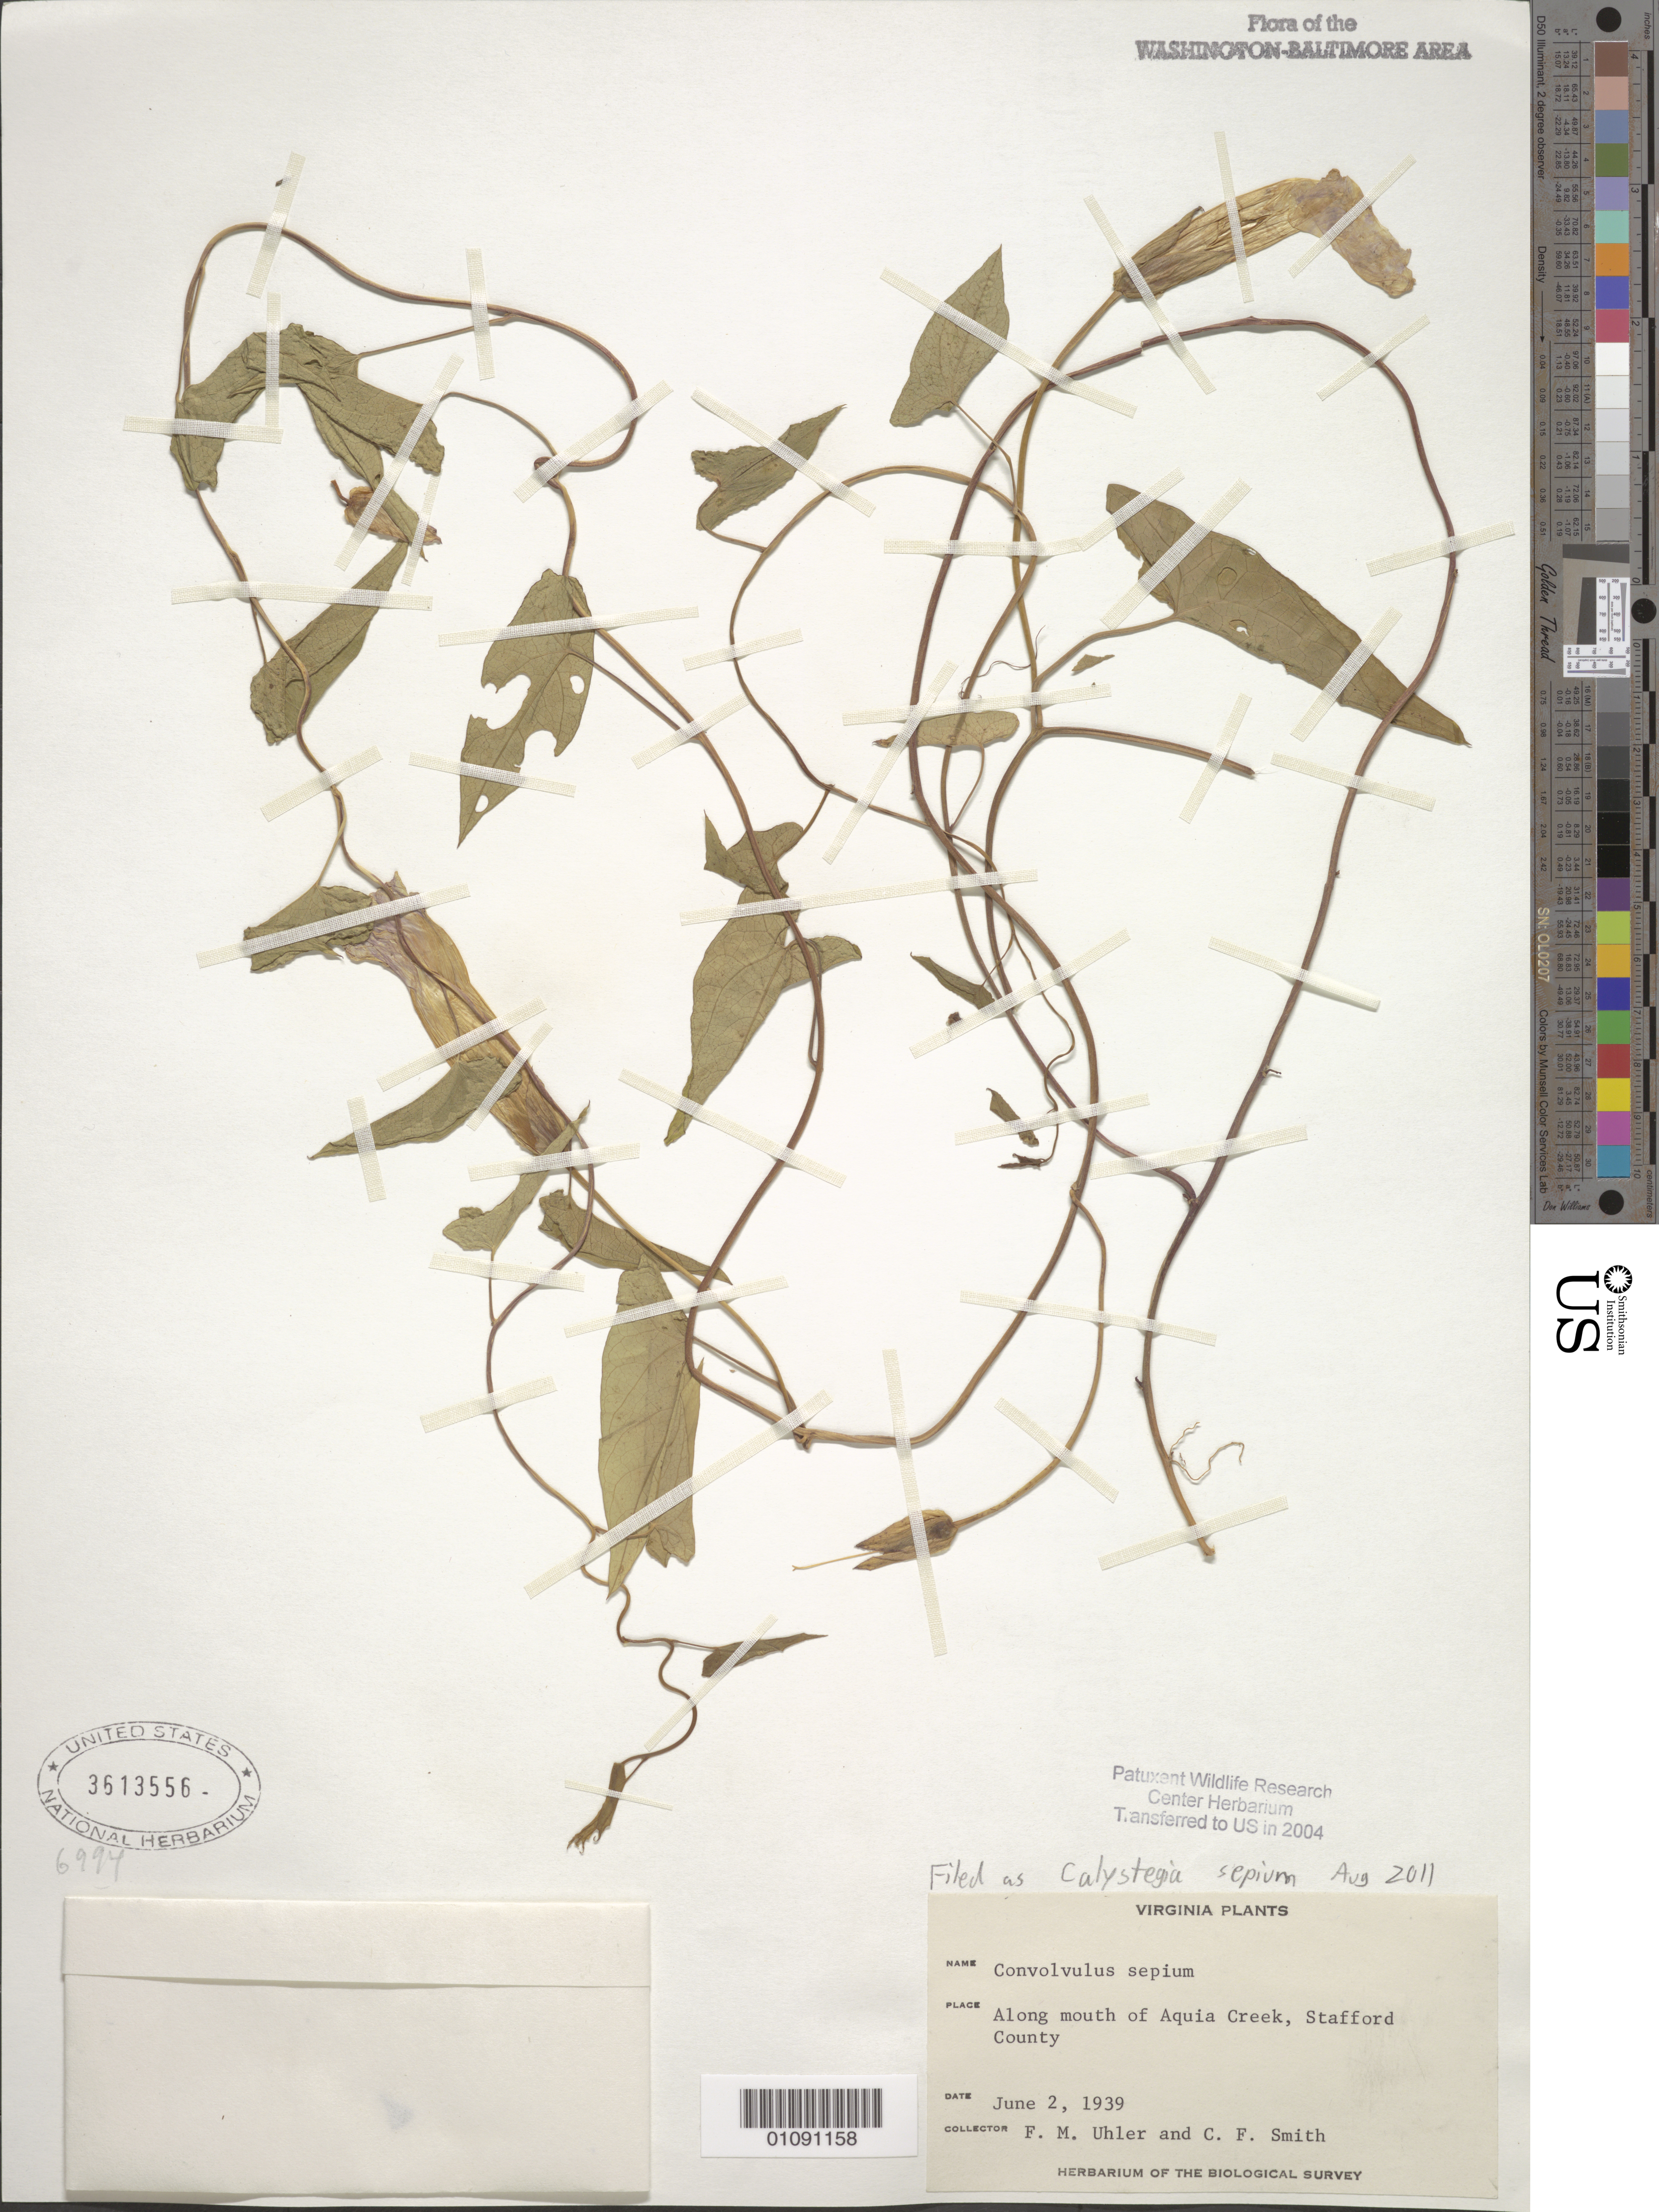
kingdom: Plantae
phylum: Tracheophyta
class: Magnoliopsida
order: Solanales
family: Convolvulaceae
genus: Calystegia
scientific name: Calystegia sepium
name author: (L.) R. Br.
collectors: F. M. Uhler & C. F. Smith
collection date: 1939-06-02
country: United States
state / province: Virginia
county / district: Stafford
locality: Along mouth of Aquia Creek.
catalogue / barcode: US 3613556